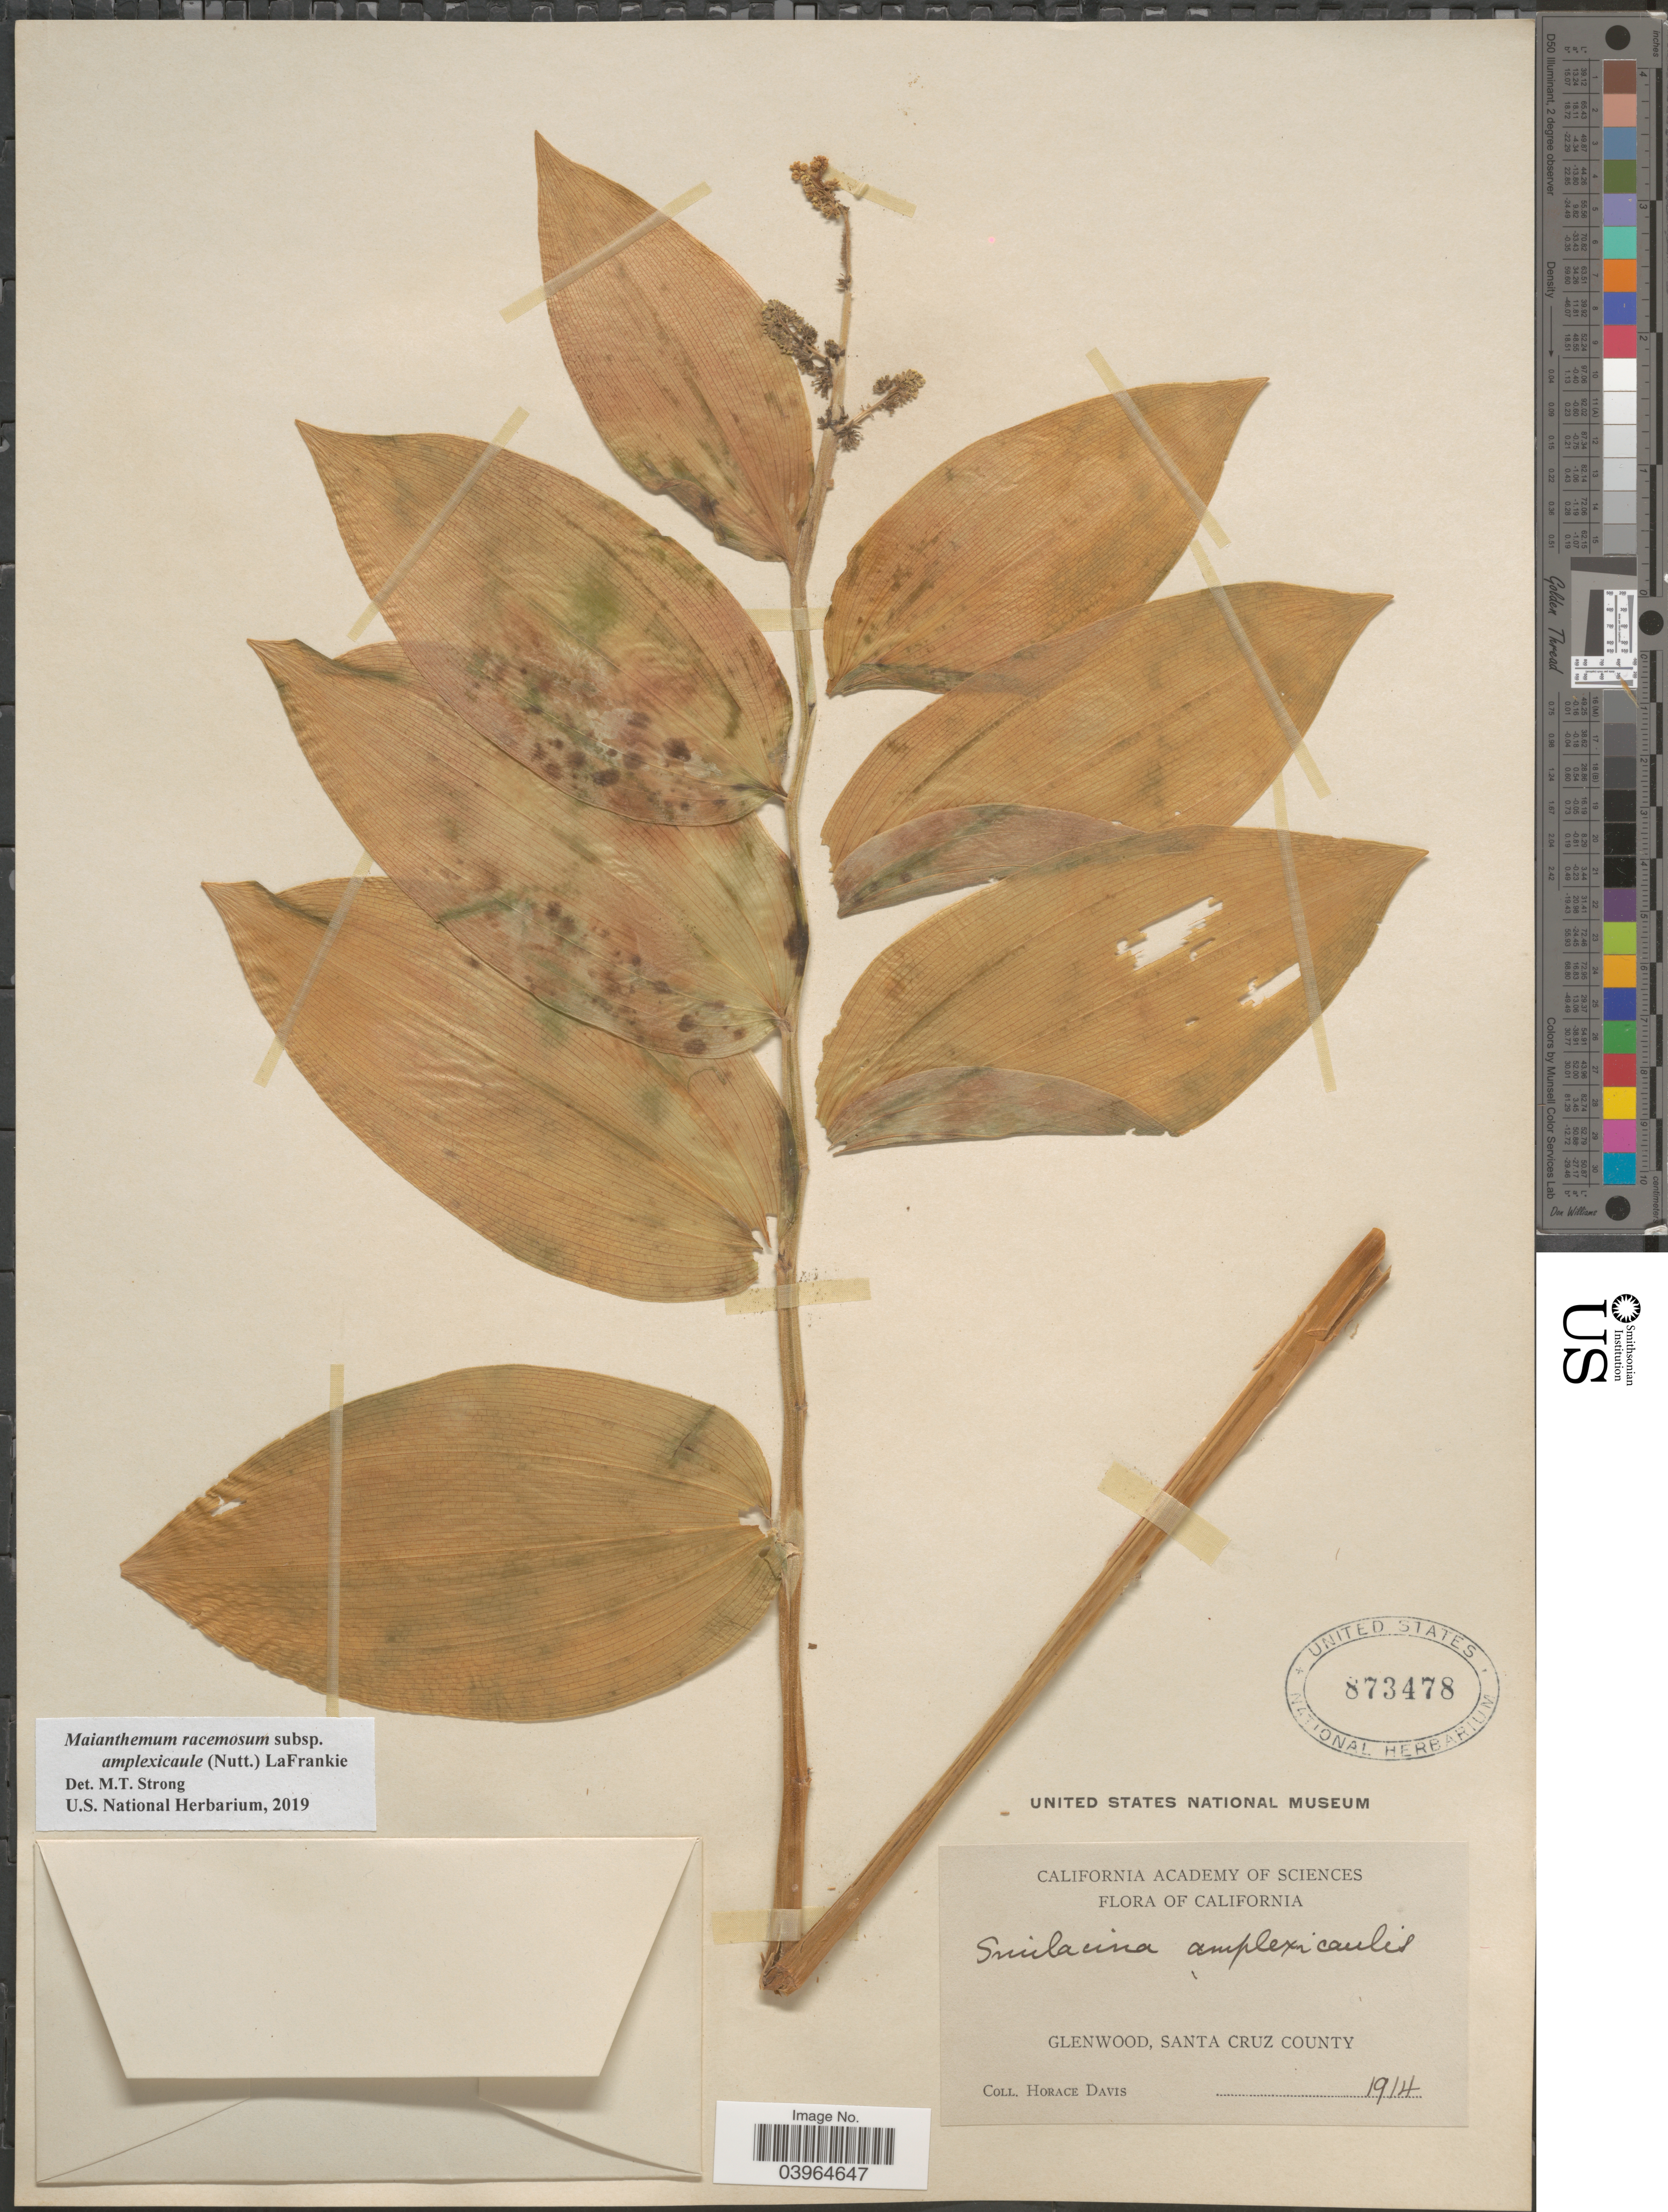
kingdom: Plantae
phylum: Tracheophyta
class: Liliopsida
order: Asparagales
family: Asparagaceae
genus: Maianthemum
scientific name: Maianthemum racemosum subsp. amplexicaule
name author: (Nutt.) LaFrankie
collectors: H. Davis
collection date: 1914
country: United States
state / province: California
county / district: Santa Cruz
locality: Glenwood, Santa Cruz County.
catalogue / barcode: US 873478